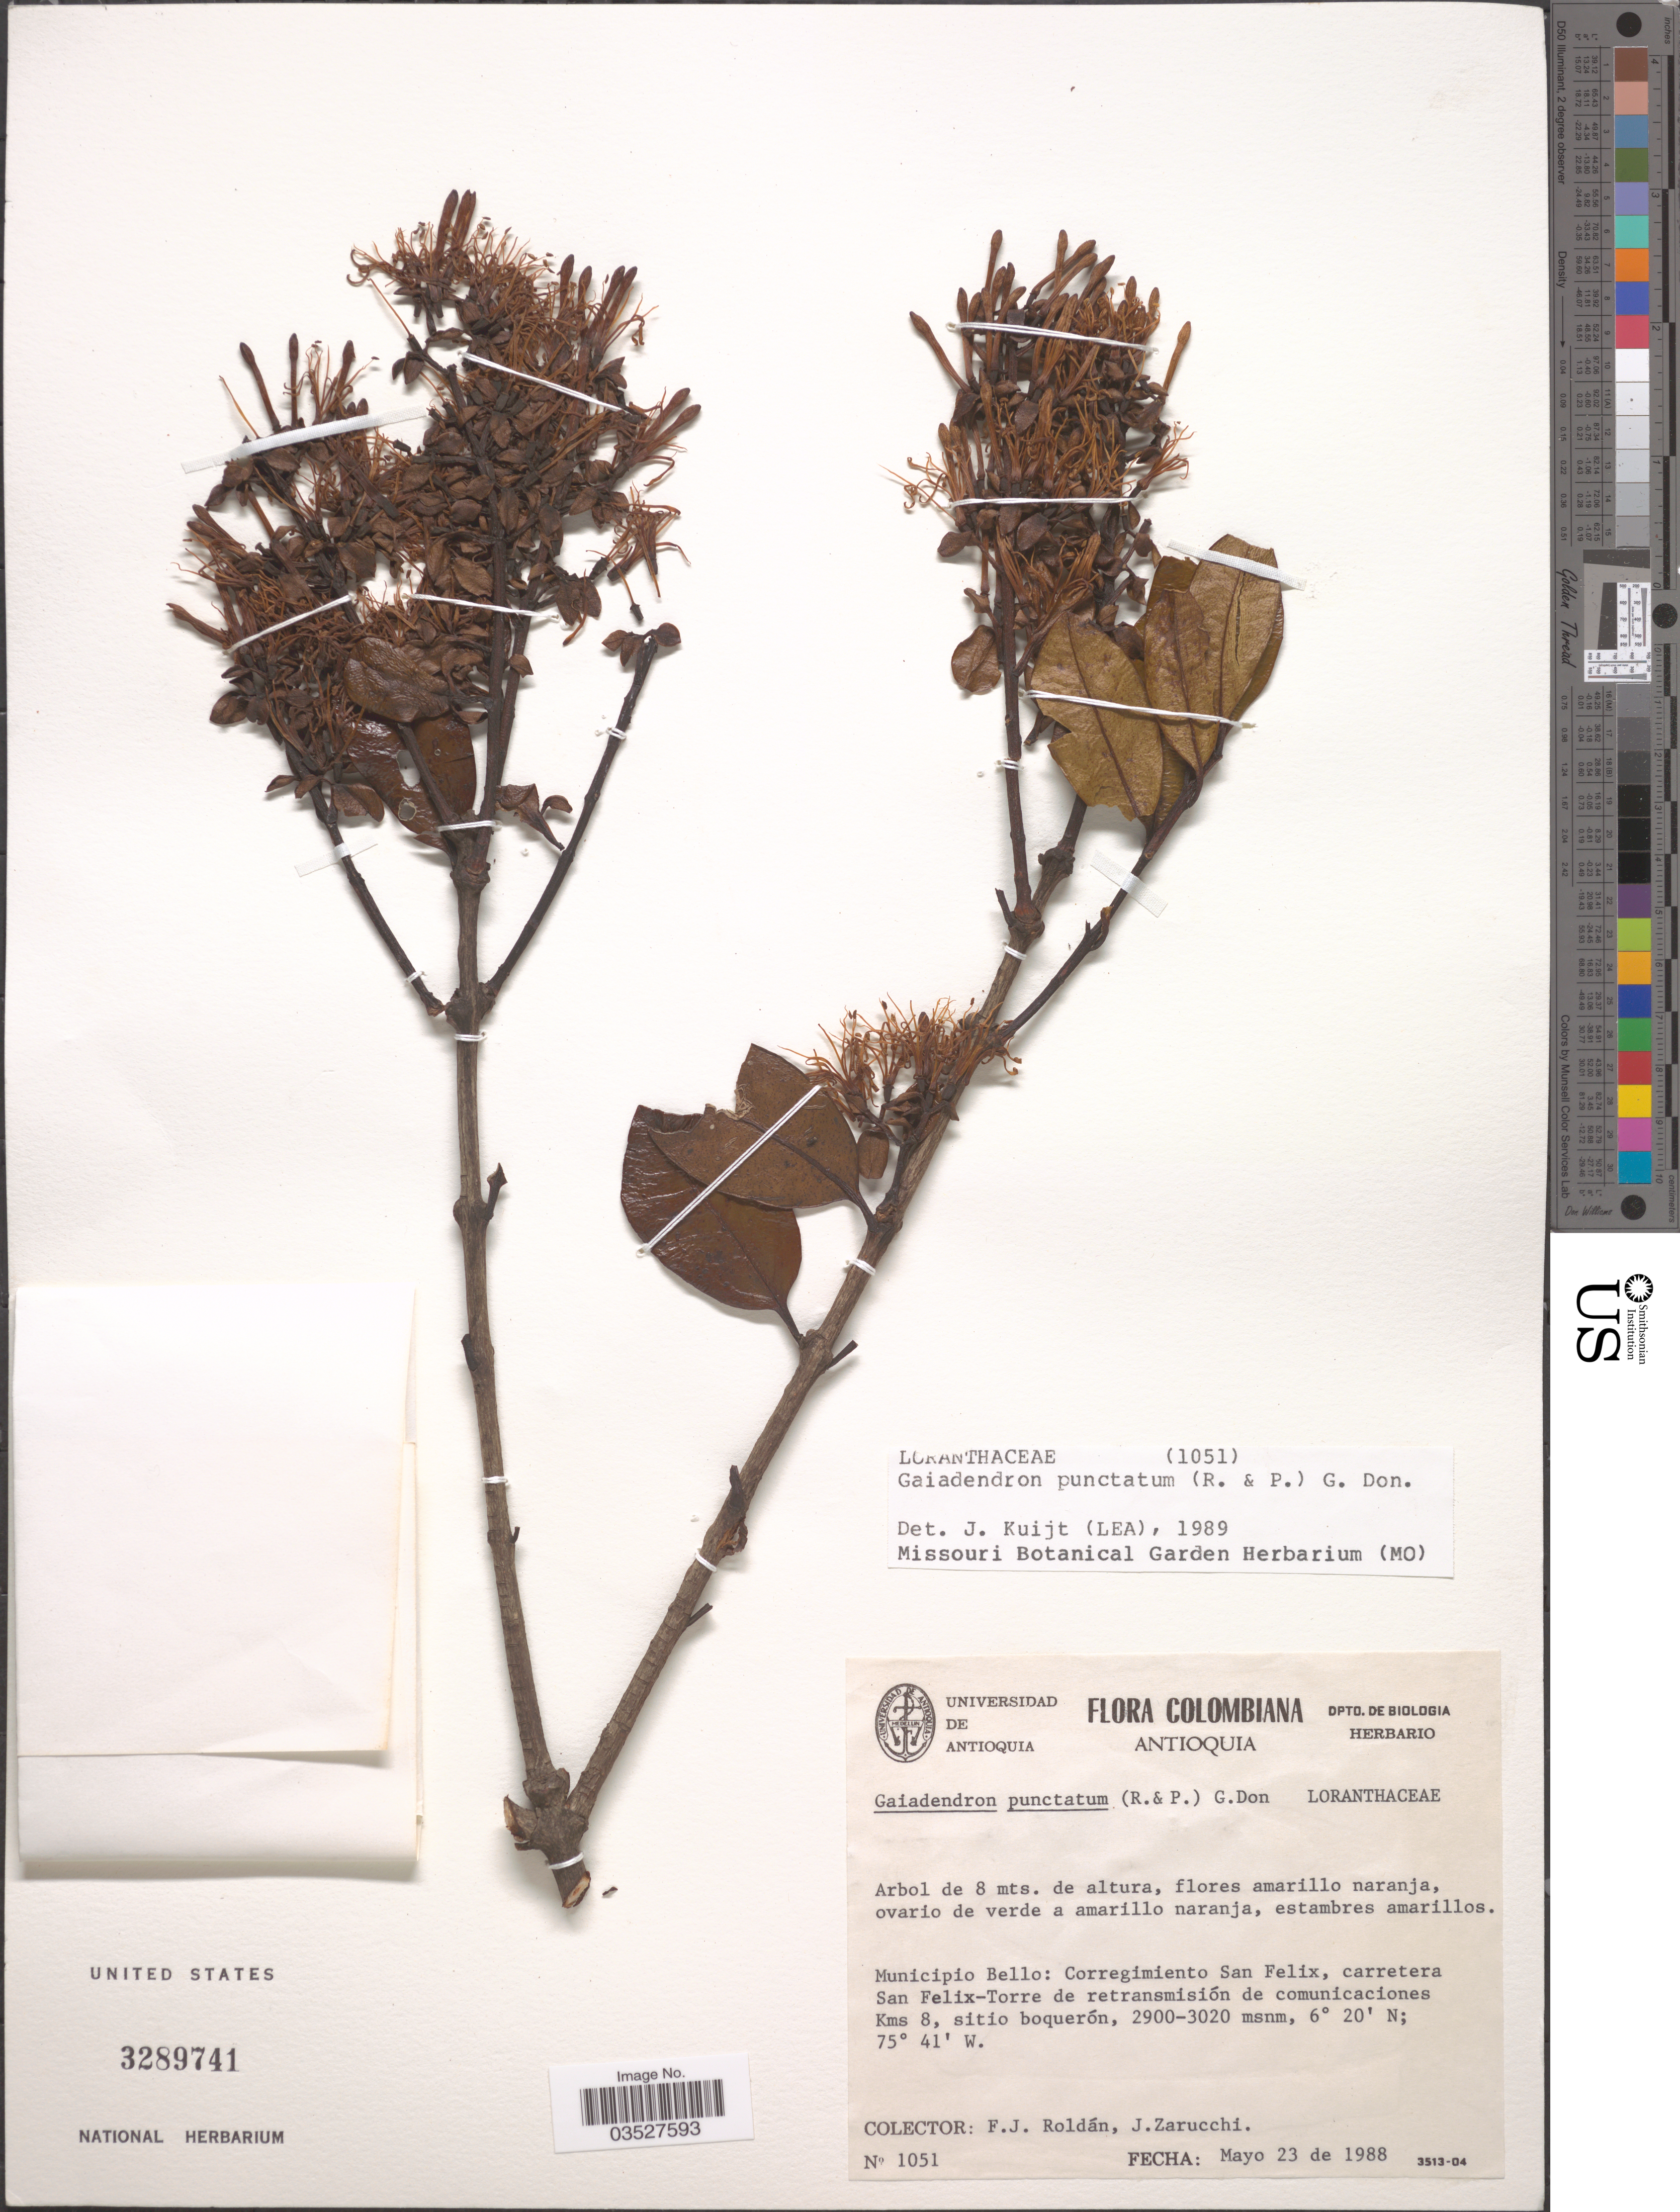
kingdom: Plantae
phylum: Tracheophyta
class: Magnoliopsida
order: Santalales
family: Loranthaceae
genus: Gaiadendron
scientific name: Gaiadendron punctatum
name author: (Ruiz & Pav.) G. Don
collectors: F. J. Roldán & J. L. Zarucchi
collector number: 1051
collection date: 1988-05-23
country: Colombia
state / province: Antioquia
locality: Municipio Bello: Corregimiento San Felix, carretera San Felix-Torre de retransmisión de comunicaciones Kms 8.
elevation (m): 2900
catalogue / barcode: US 3289741